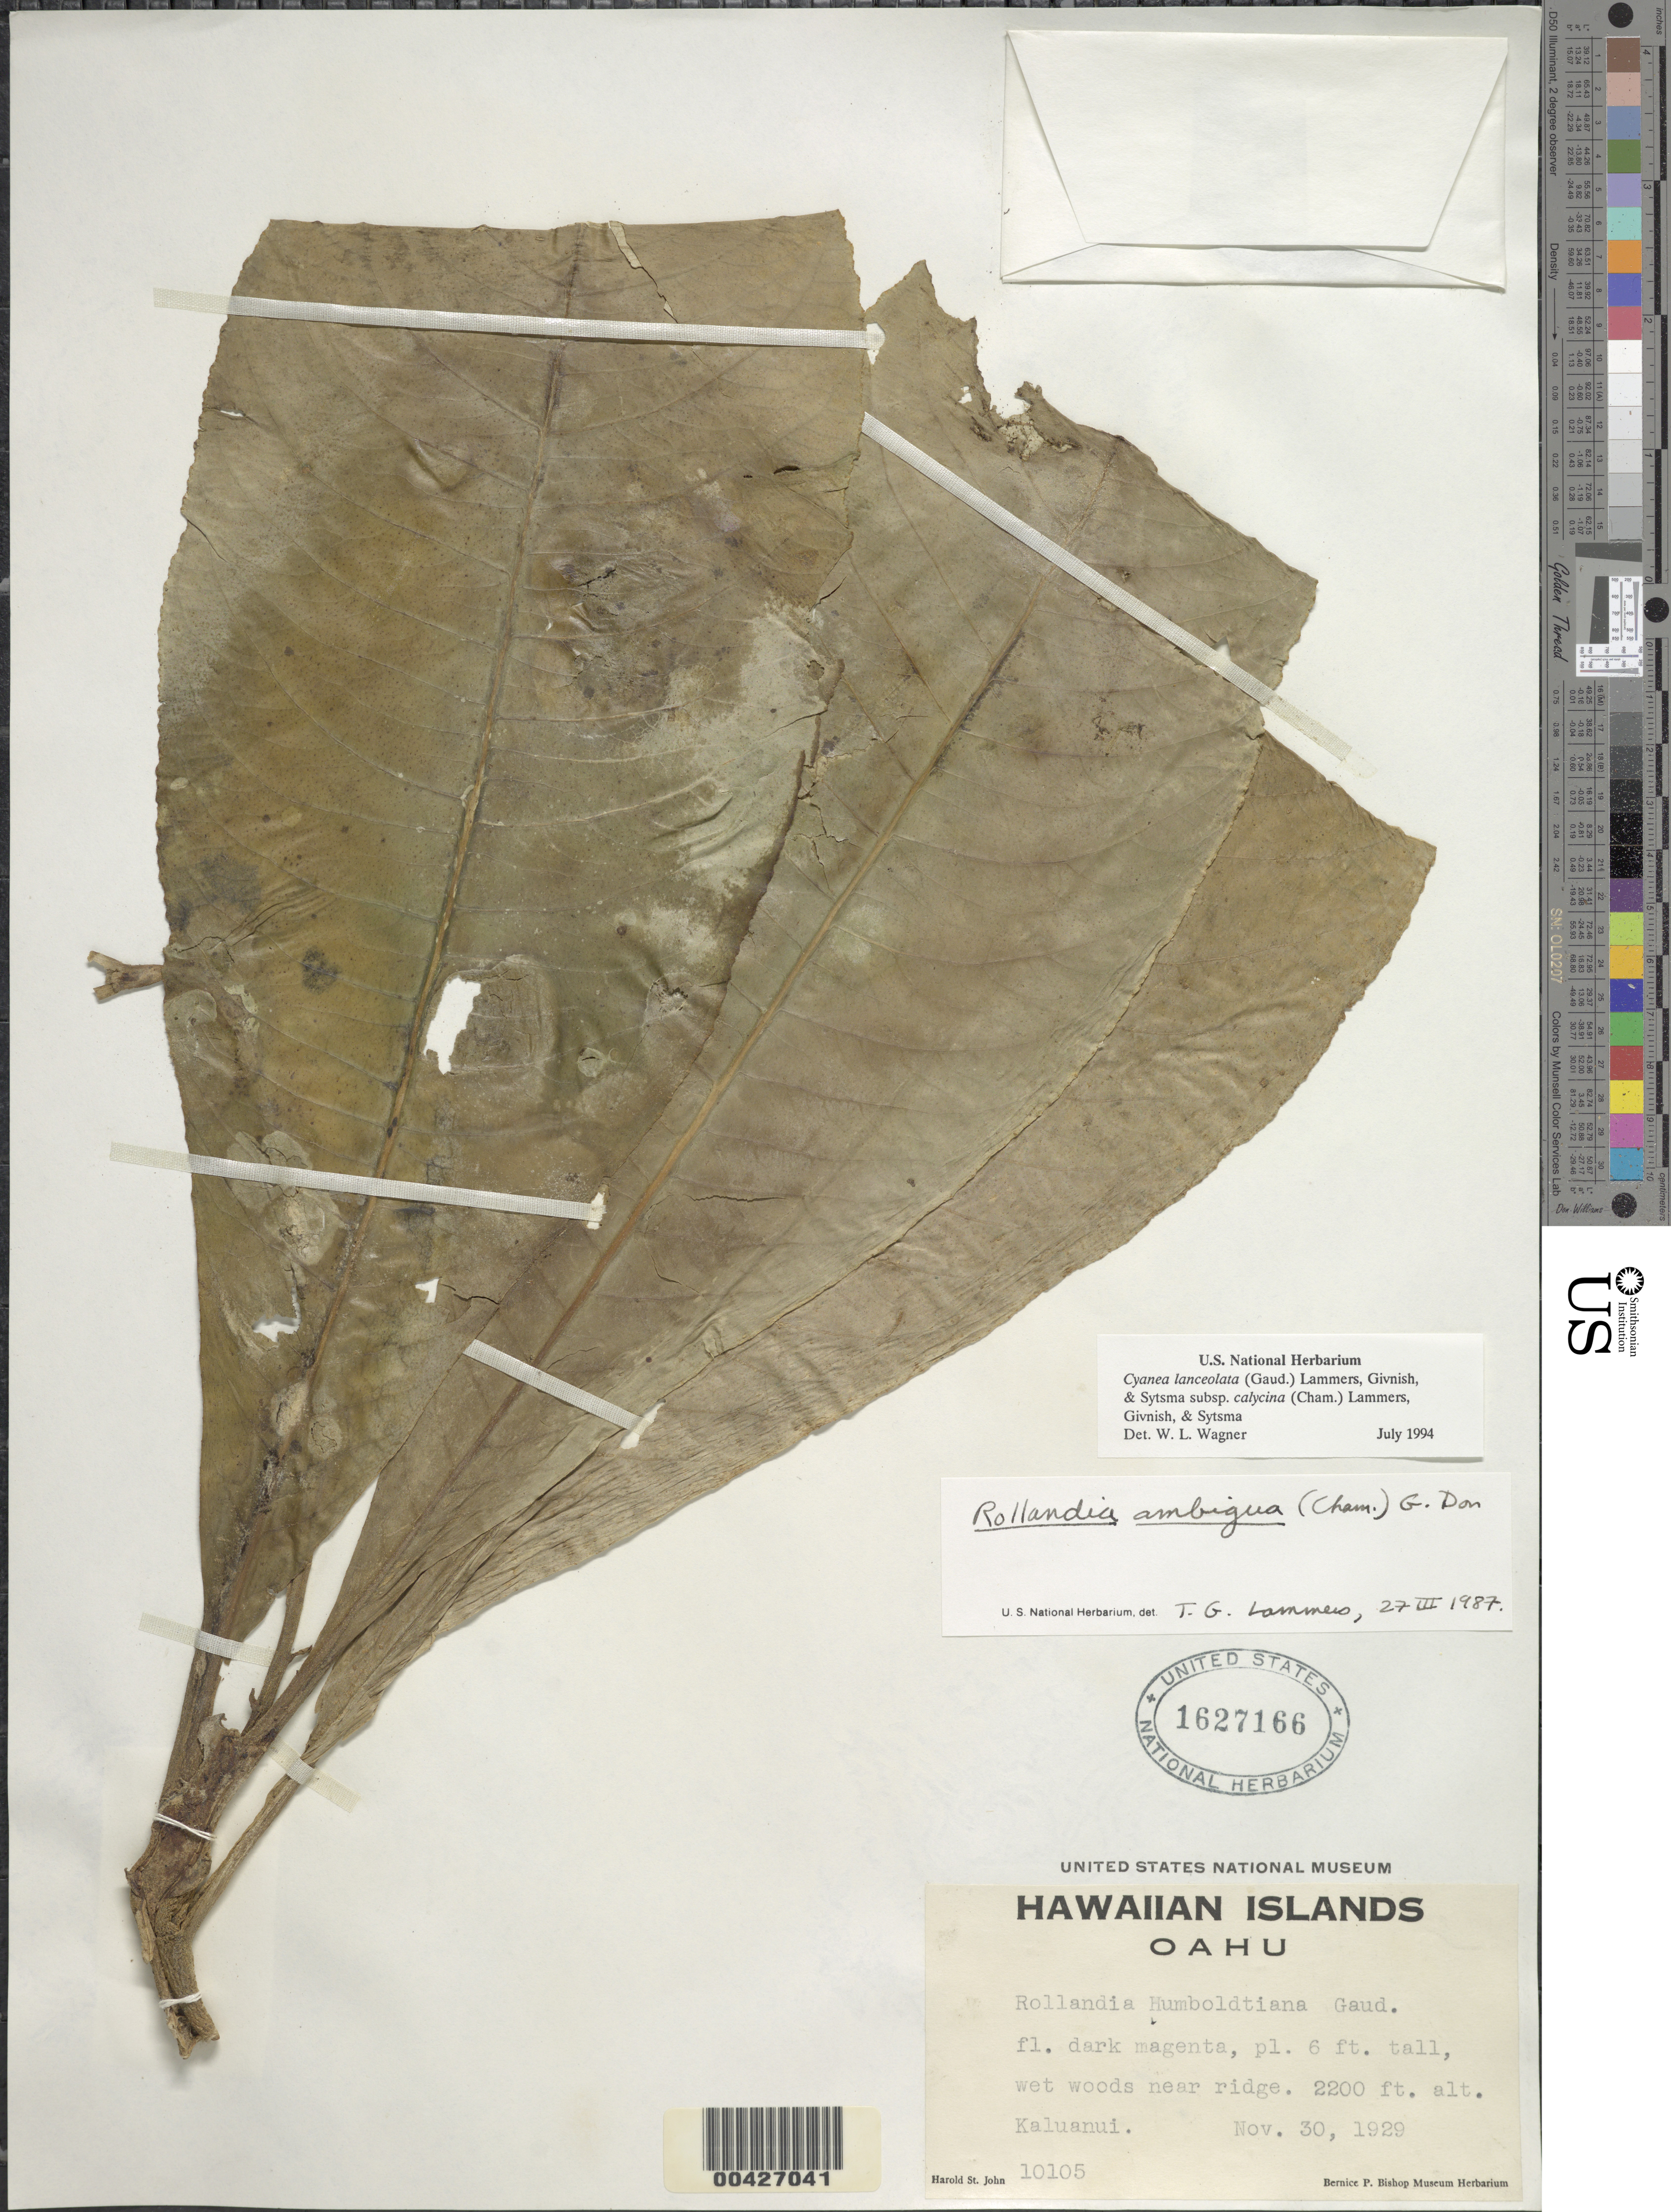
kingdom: Plantae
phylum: Tracheophyta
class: Magnoliopsida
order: Asterales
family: Campanulaceae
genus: Cyanea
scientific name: Cyanea calycina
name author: (Cham.) Lammers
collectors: H. St. John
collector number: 10105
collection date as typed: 30 Nov 1929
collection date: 1929-11-30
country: United States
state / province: Hawaii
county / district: Honolulu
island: Oahu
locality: Kaluanui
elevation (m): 671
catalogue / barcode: US 1627166